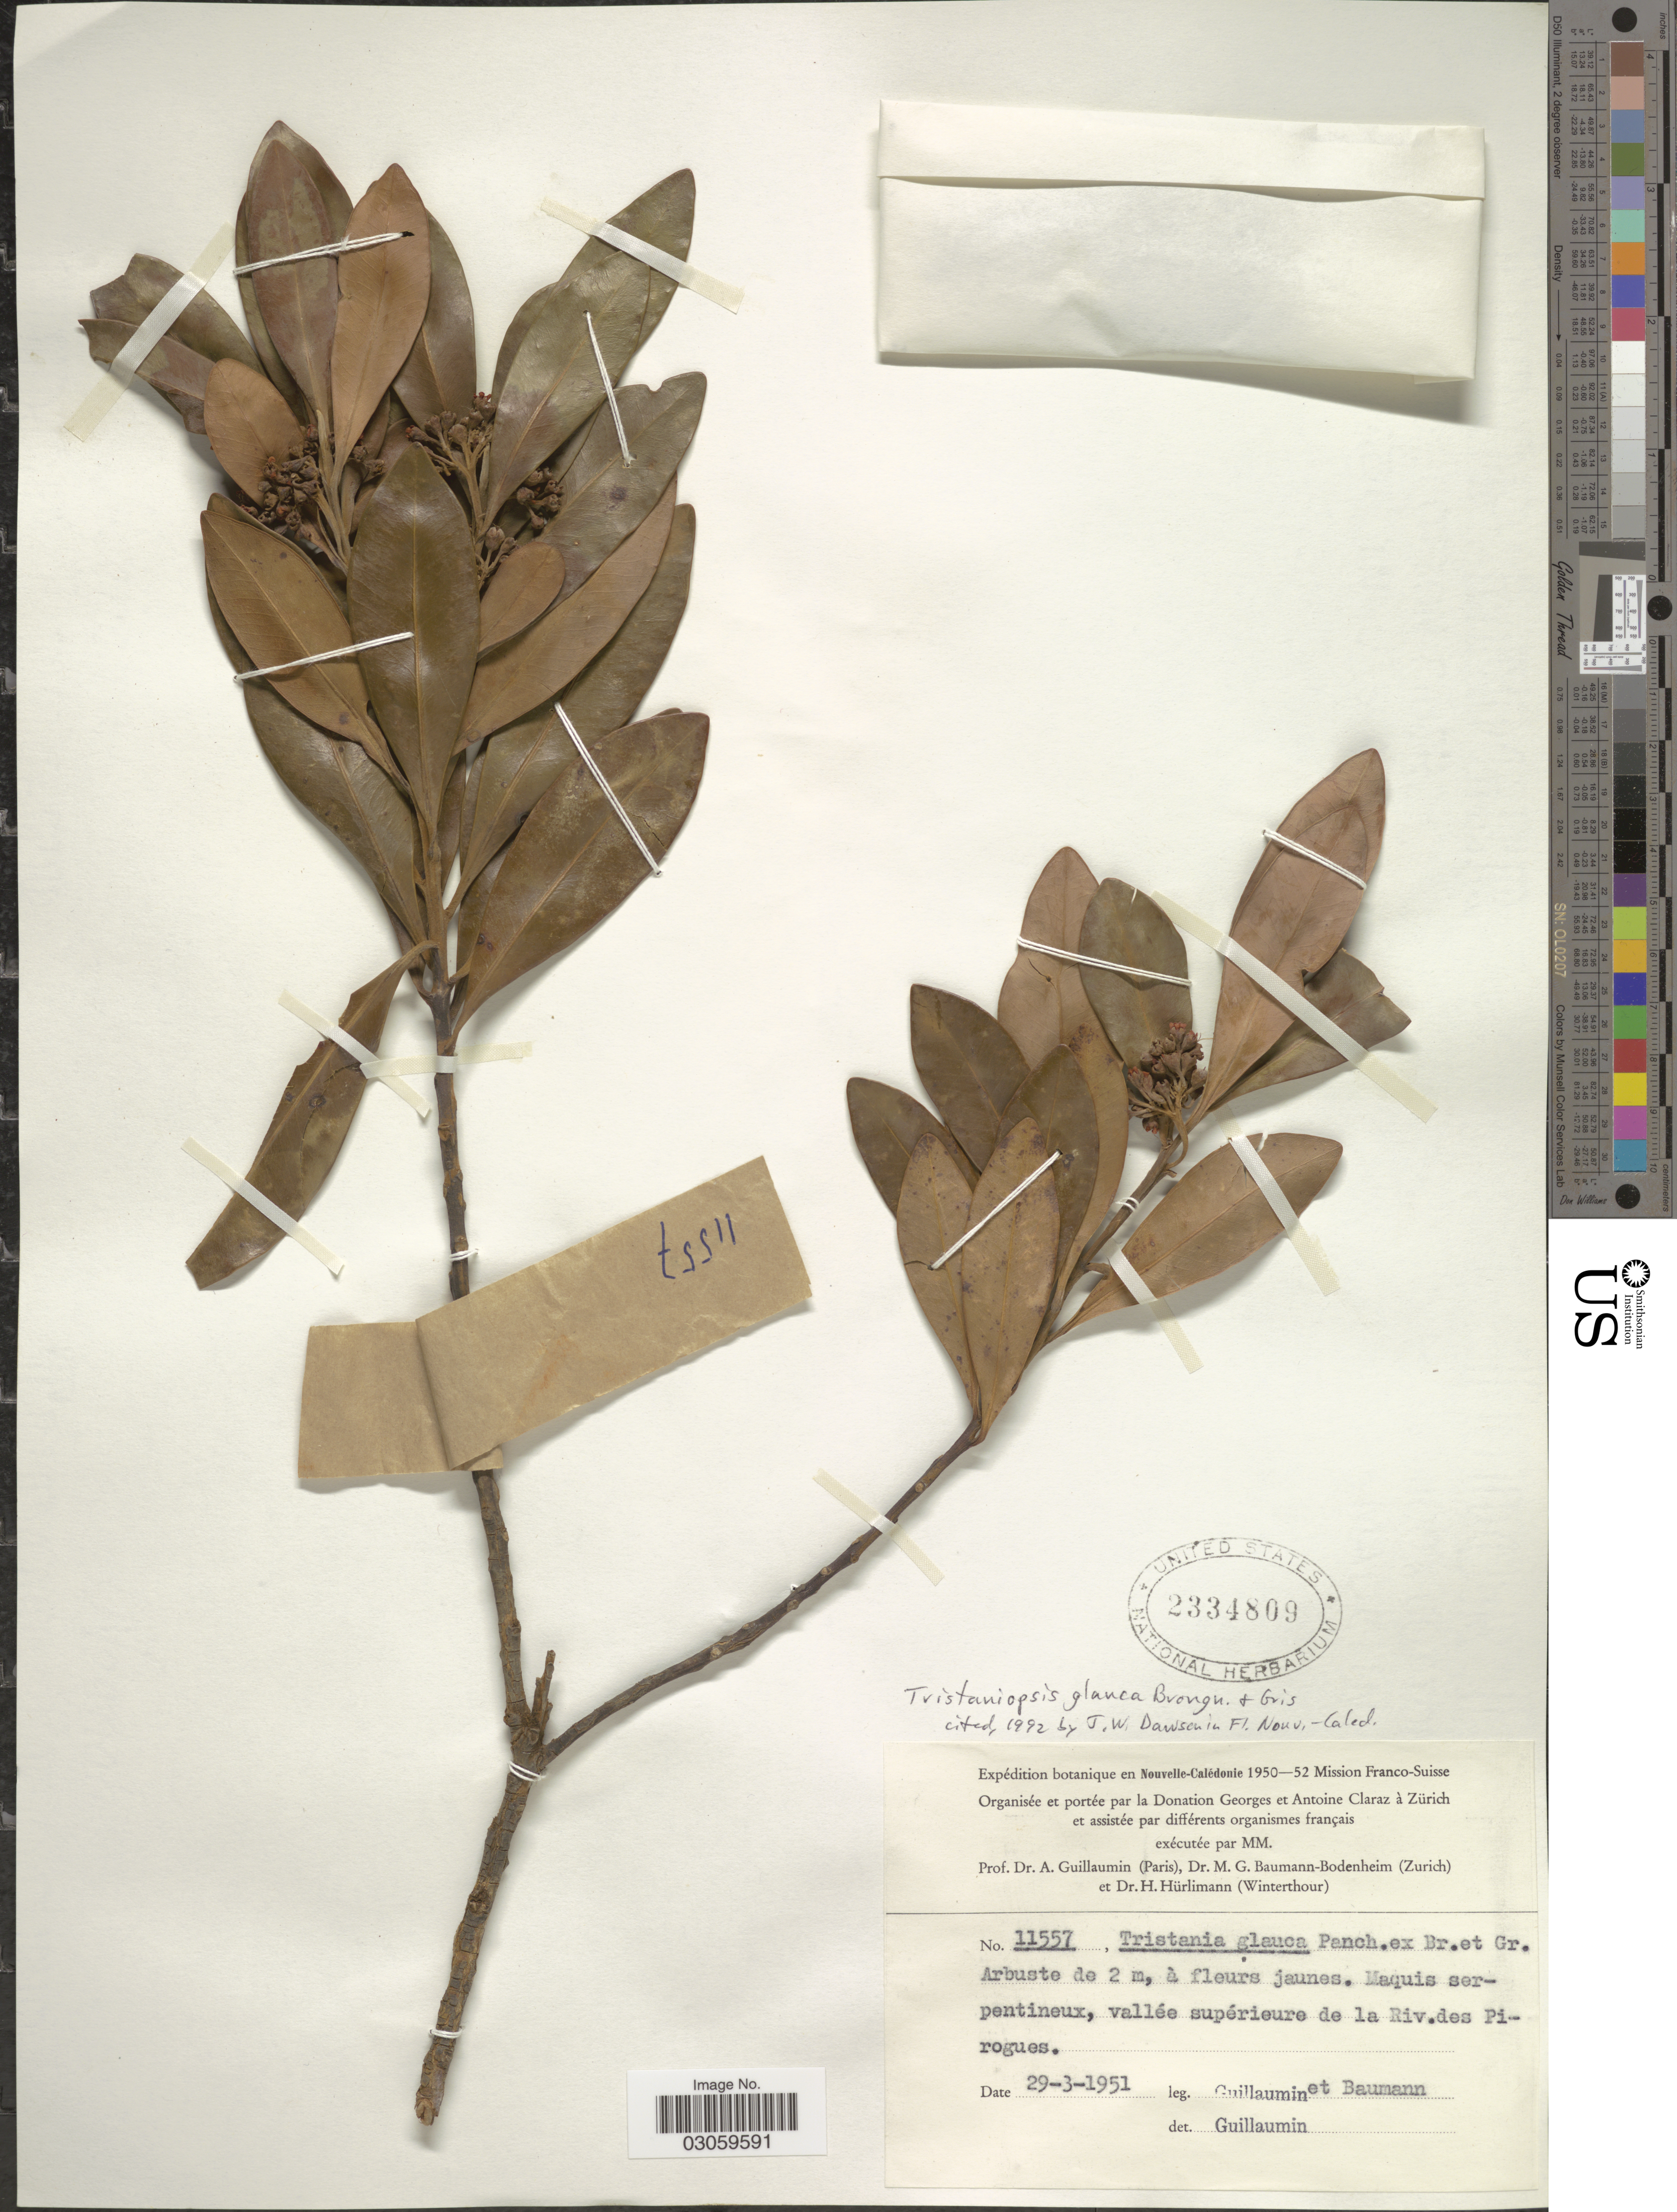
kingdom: Plantae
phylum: Tracheophyta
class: Magnoliopsida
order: Myrtales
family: Myrtaceae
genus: Tristaniopsis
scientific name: Tristaniopsis glauca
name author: Brongn. & Gris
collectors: A. Guillaumin & M. G. Baumann-Bodenheim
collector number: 11557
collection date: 1951-03-29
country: New Caledonia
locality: Nouvelle-Calédonie. Maquis serpentineux, vallée supérieure de la Riv. des Pirogues.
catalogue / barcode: US 2334809